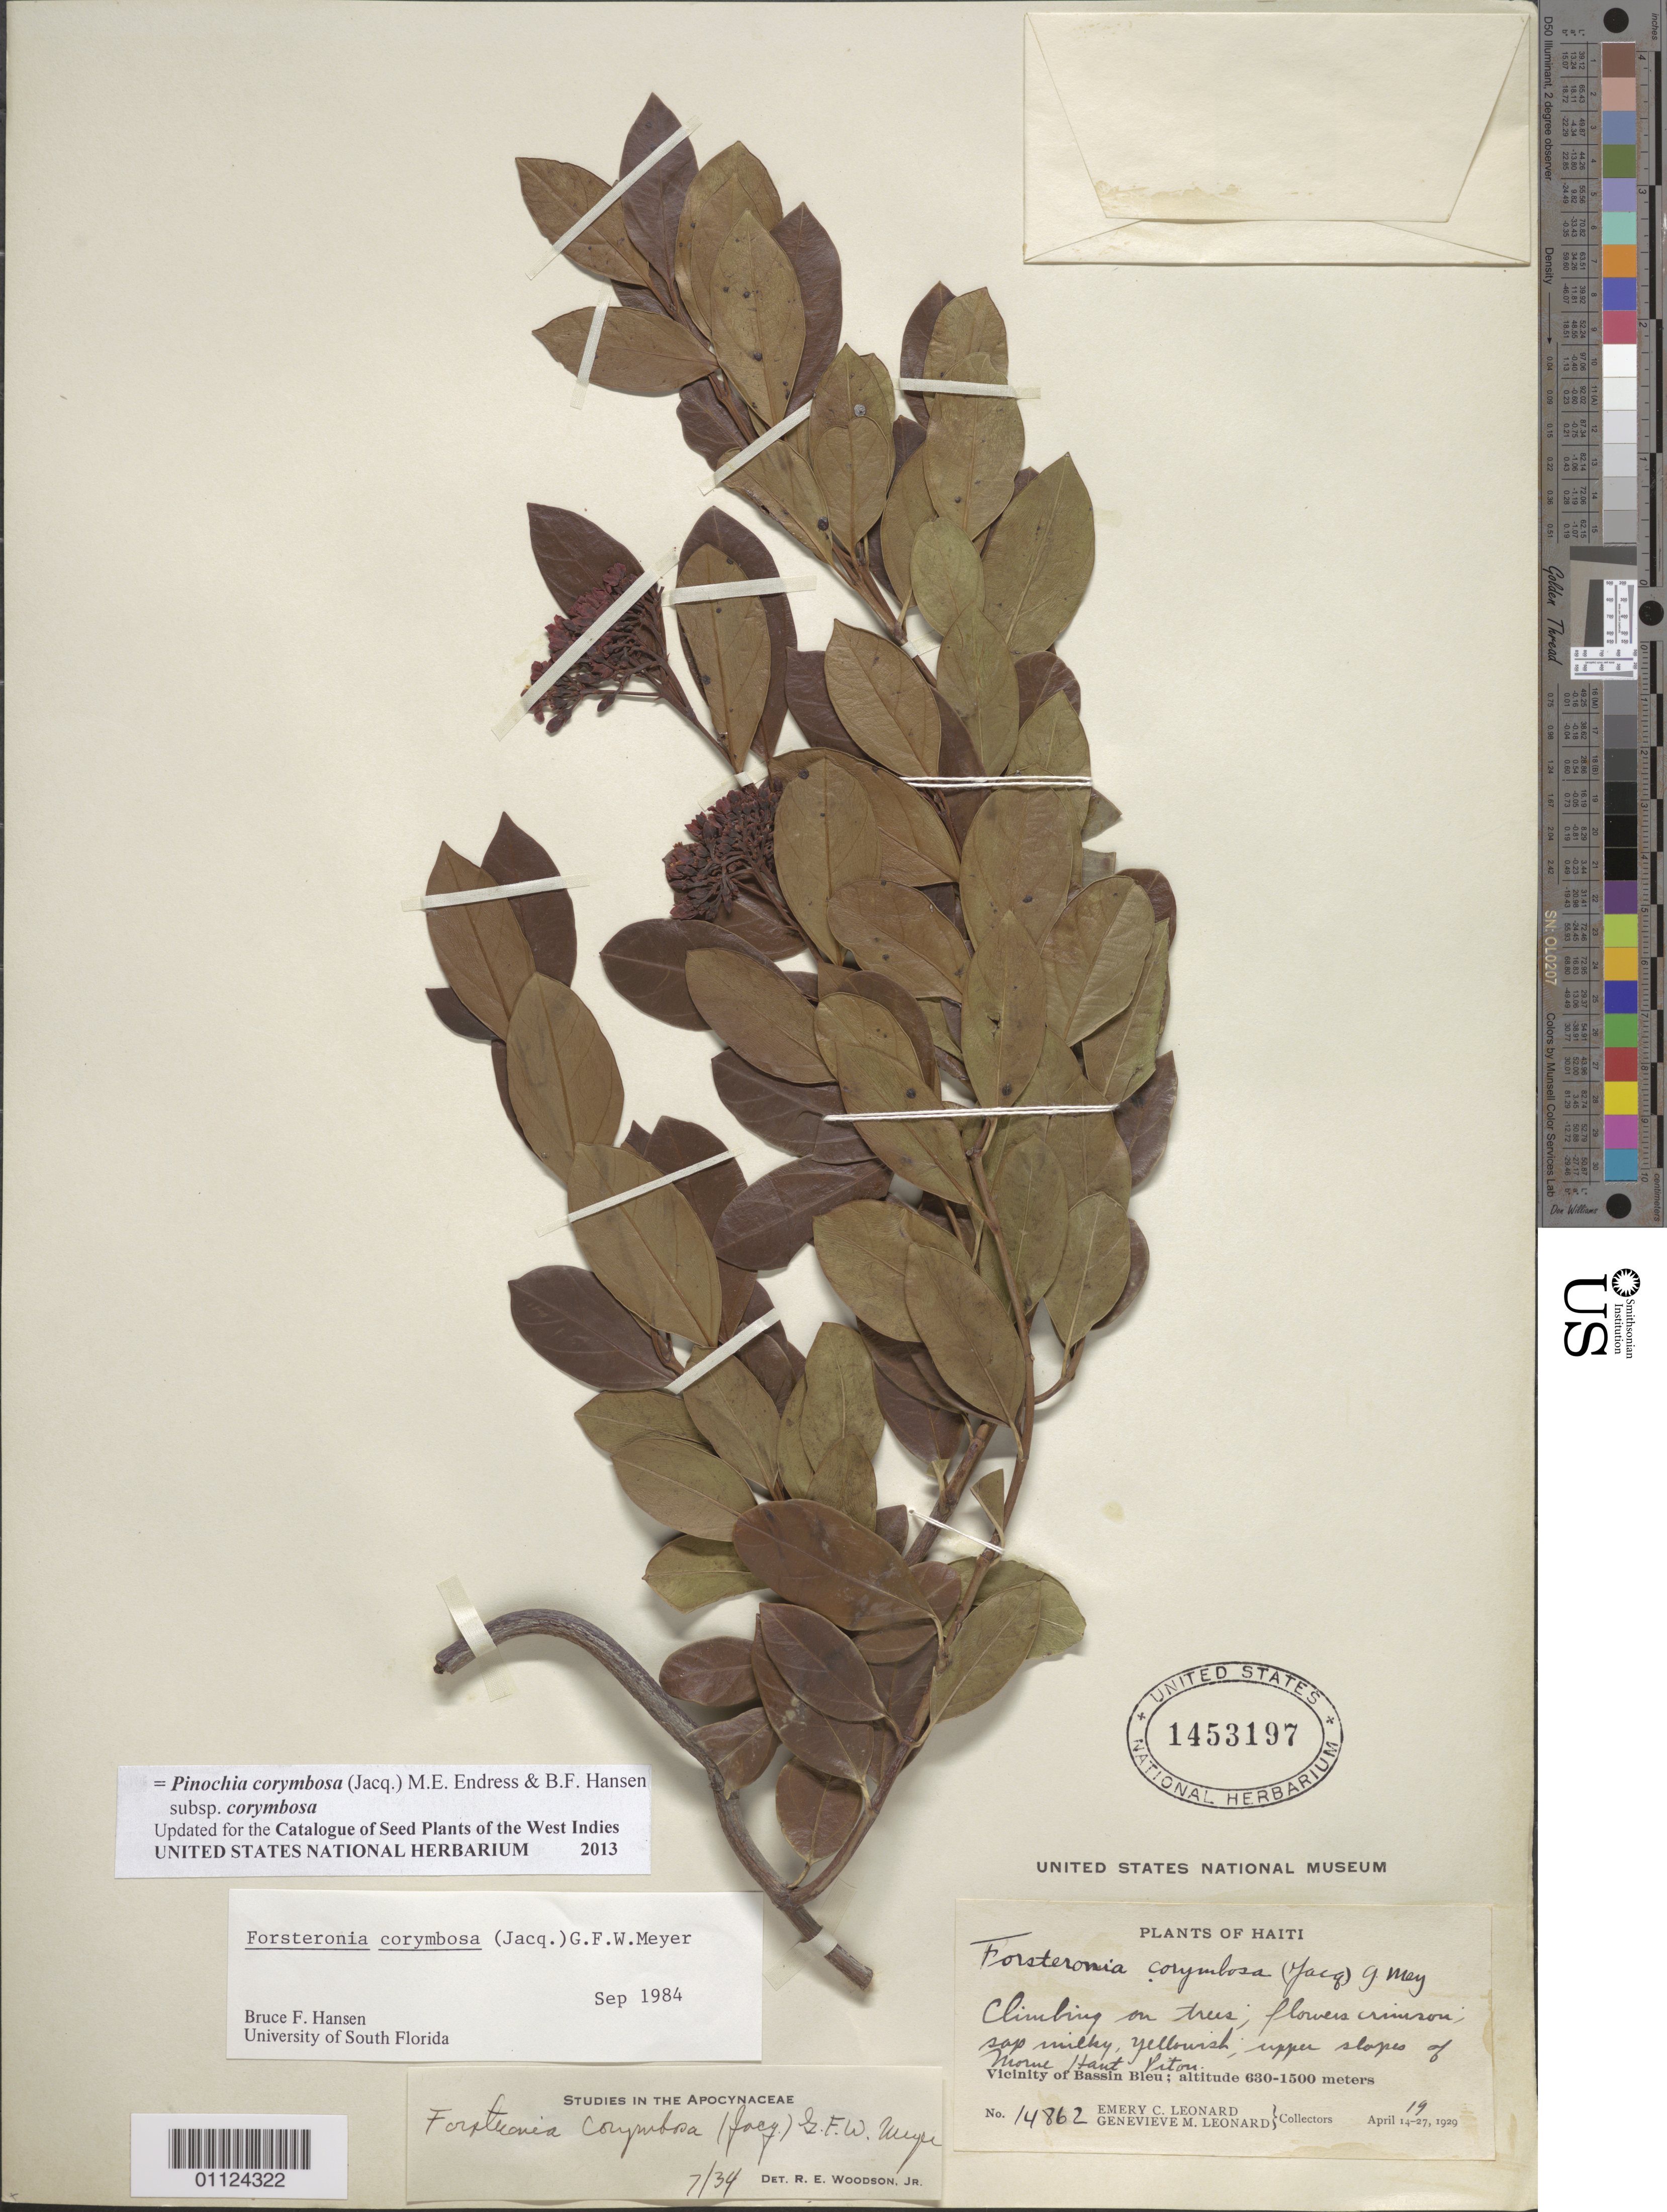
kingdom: Plantae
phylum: Tracheophyta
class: Magnoliopsida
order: Gentianales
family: Apocynaceae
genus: Pinochia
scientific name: Pinochia corymbosa subsp. corymbosa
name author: (Jacq.) M.E. Endress & B.F. Hansen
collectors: E. C. Leonard & G. M. Leonard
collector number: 14862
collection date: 1929-04-19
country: Haiti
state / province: Nord-Ouest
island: Hispaniola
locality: Bassin Bleu vicinity; Morne Haut Piton.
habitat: Upper slopes of mountain.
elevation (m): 630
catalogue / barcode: US 1453197